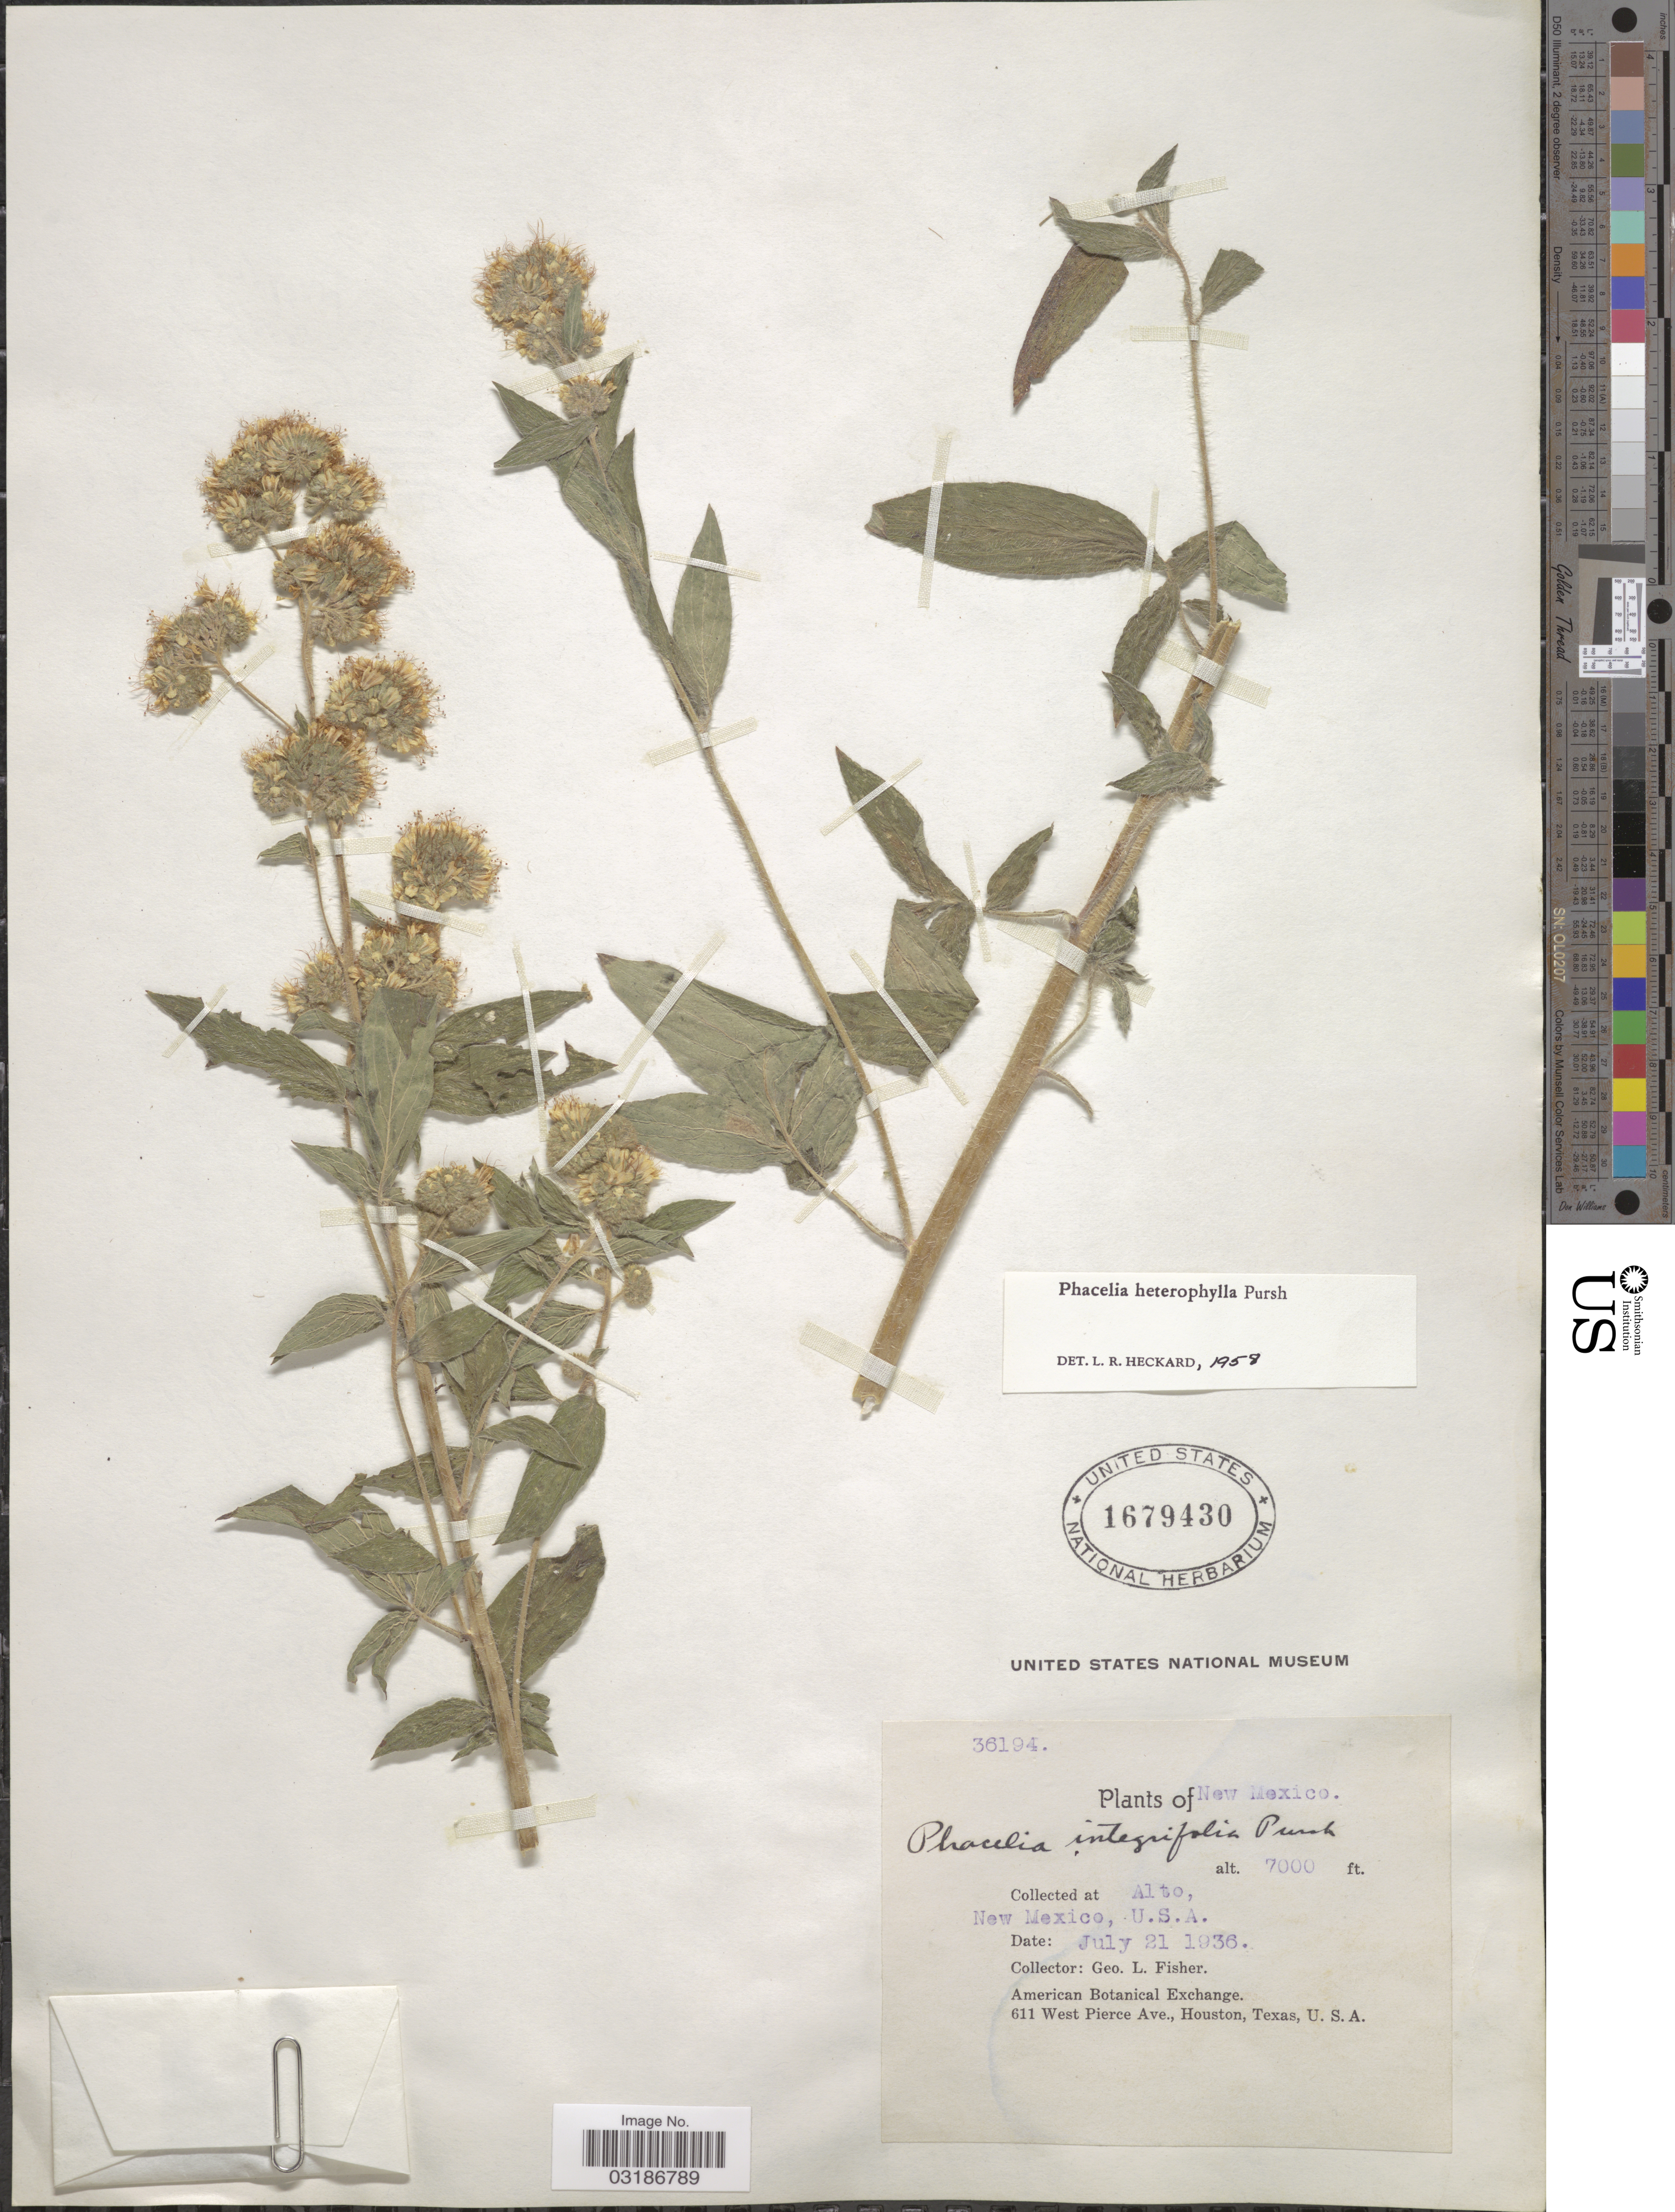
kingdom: Plantae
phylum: Tracheophyta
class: Magnoliopsida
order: Boraginales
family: Hydrophyllaceae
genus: Phacelia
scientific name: Phacelia heterophylla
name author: Pursh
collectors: G. L. Fisher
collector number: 36194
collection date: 1936-07-21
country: United States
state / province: New Mexico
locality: Alto.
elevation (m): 2134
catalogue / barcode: US 1679430